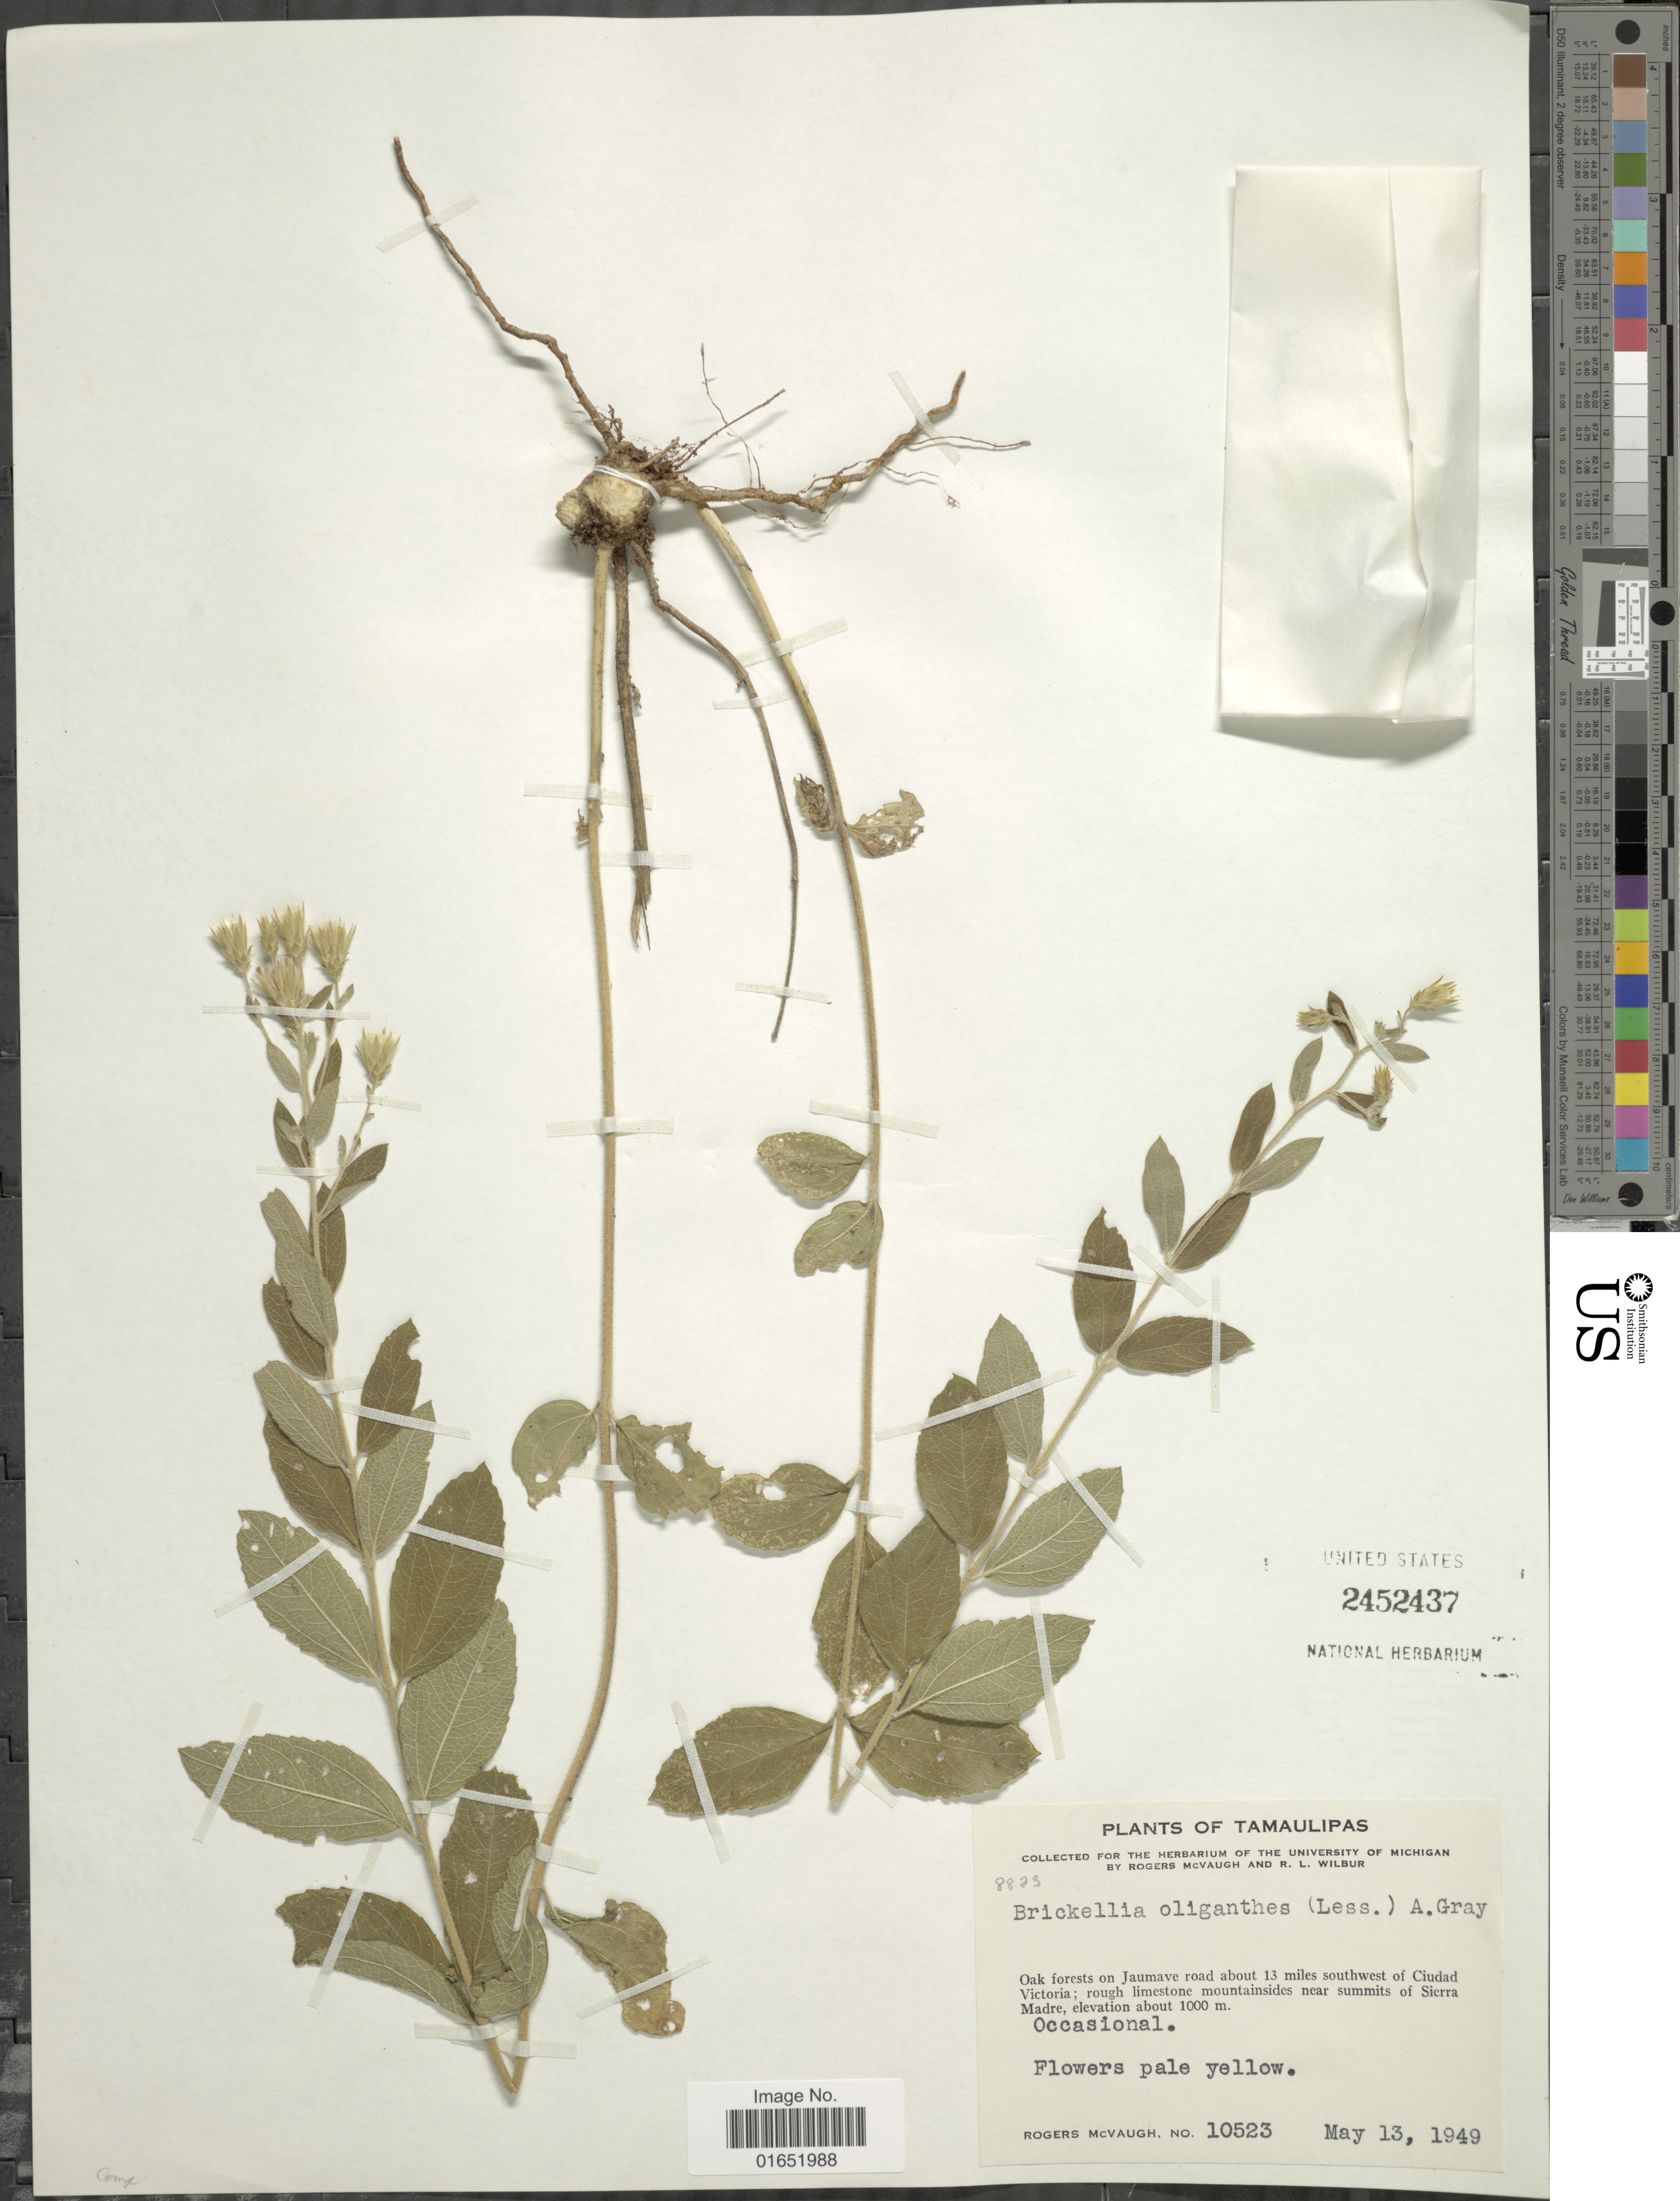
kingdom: Plantae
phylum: Tracheophyta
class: Magnoliopsida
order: Asterales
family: Asteraceae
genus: Brickellia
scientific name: Brickellia oliganthes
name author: (Less.) A. Gray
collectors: R. McVaugh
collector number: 10523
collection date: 1949-05-13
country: Mexico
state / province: Tamaulipas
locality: Oak forest on Jaumave road about 13 miles southwest of Ciudad Victoria; rough limestone mountainsides near summits of Sierra Madre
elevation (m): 1000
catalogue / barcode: US 2452437